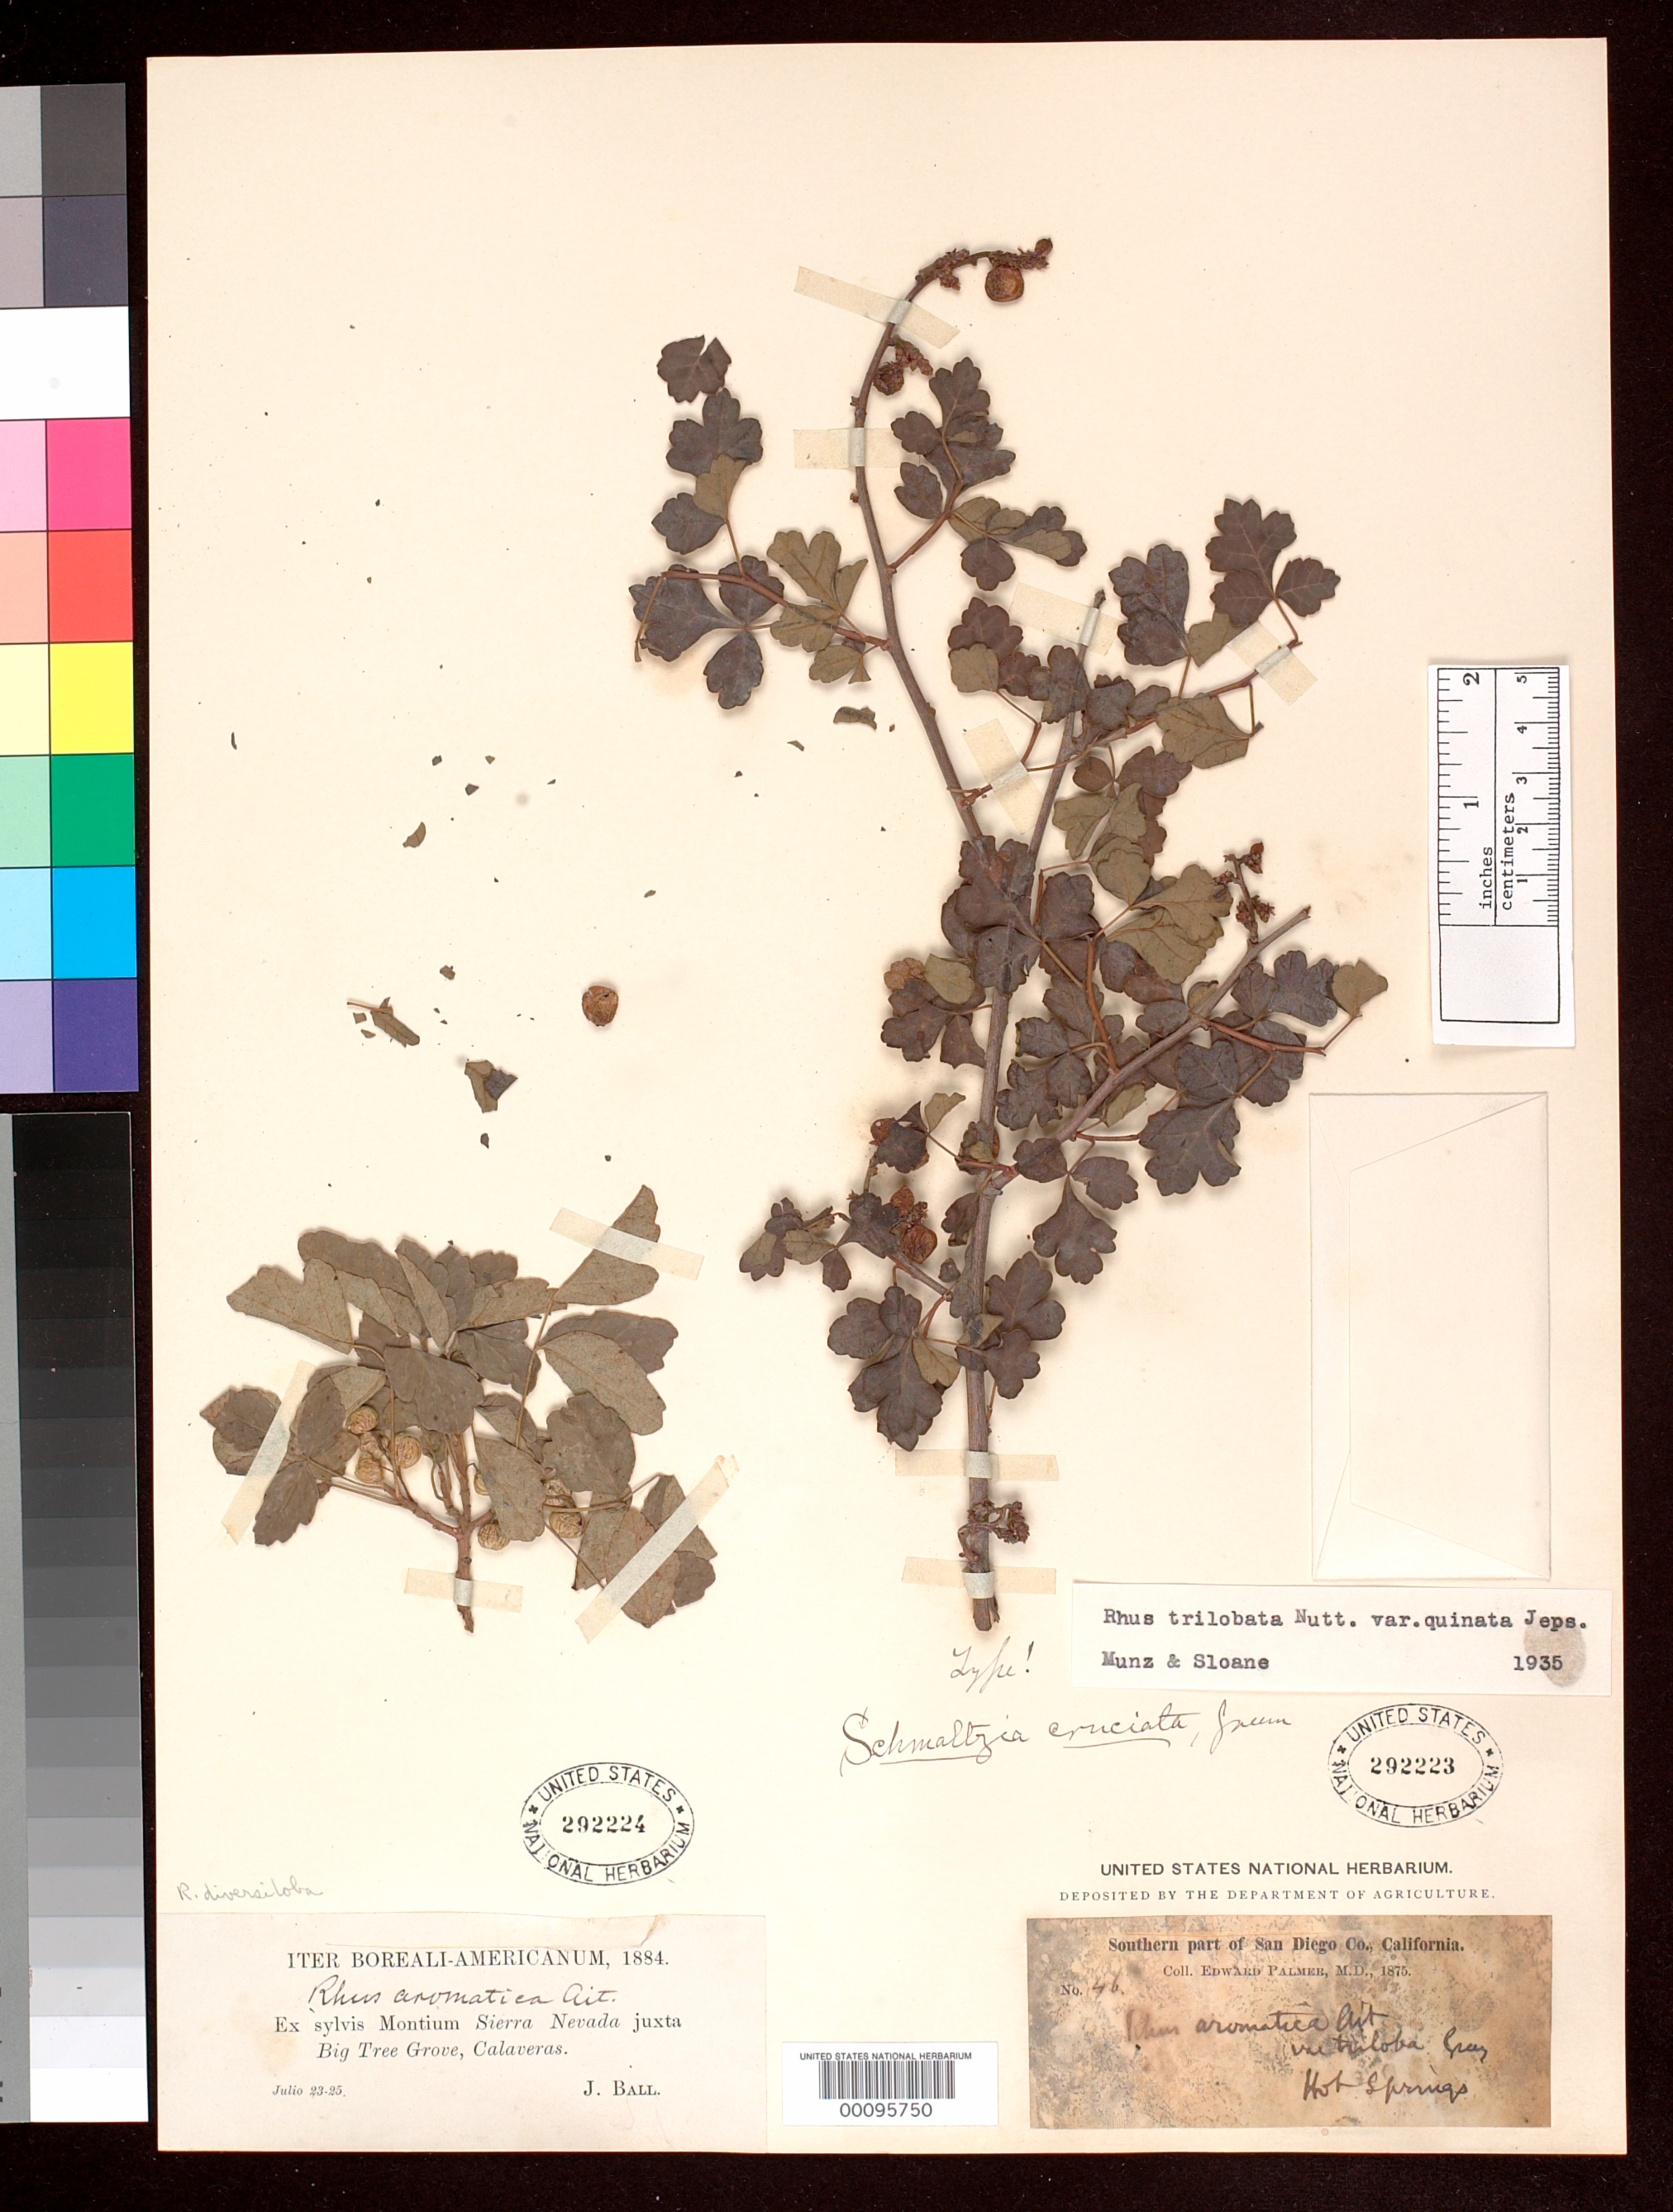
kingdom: Plantae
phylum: Tracheophyta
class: Magnoliopsida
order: Sapindales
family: Anacardiaceae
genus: Schmaltzia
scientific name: Schmaltzia cruciata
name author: Greene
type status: Isotype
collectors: E. Palmer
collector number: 46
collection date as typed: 1875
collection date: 1875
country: United States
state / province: California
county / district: San Diego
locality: Hot Springs.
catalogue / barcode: US 292223